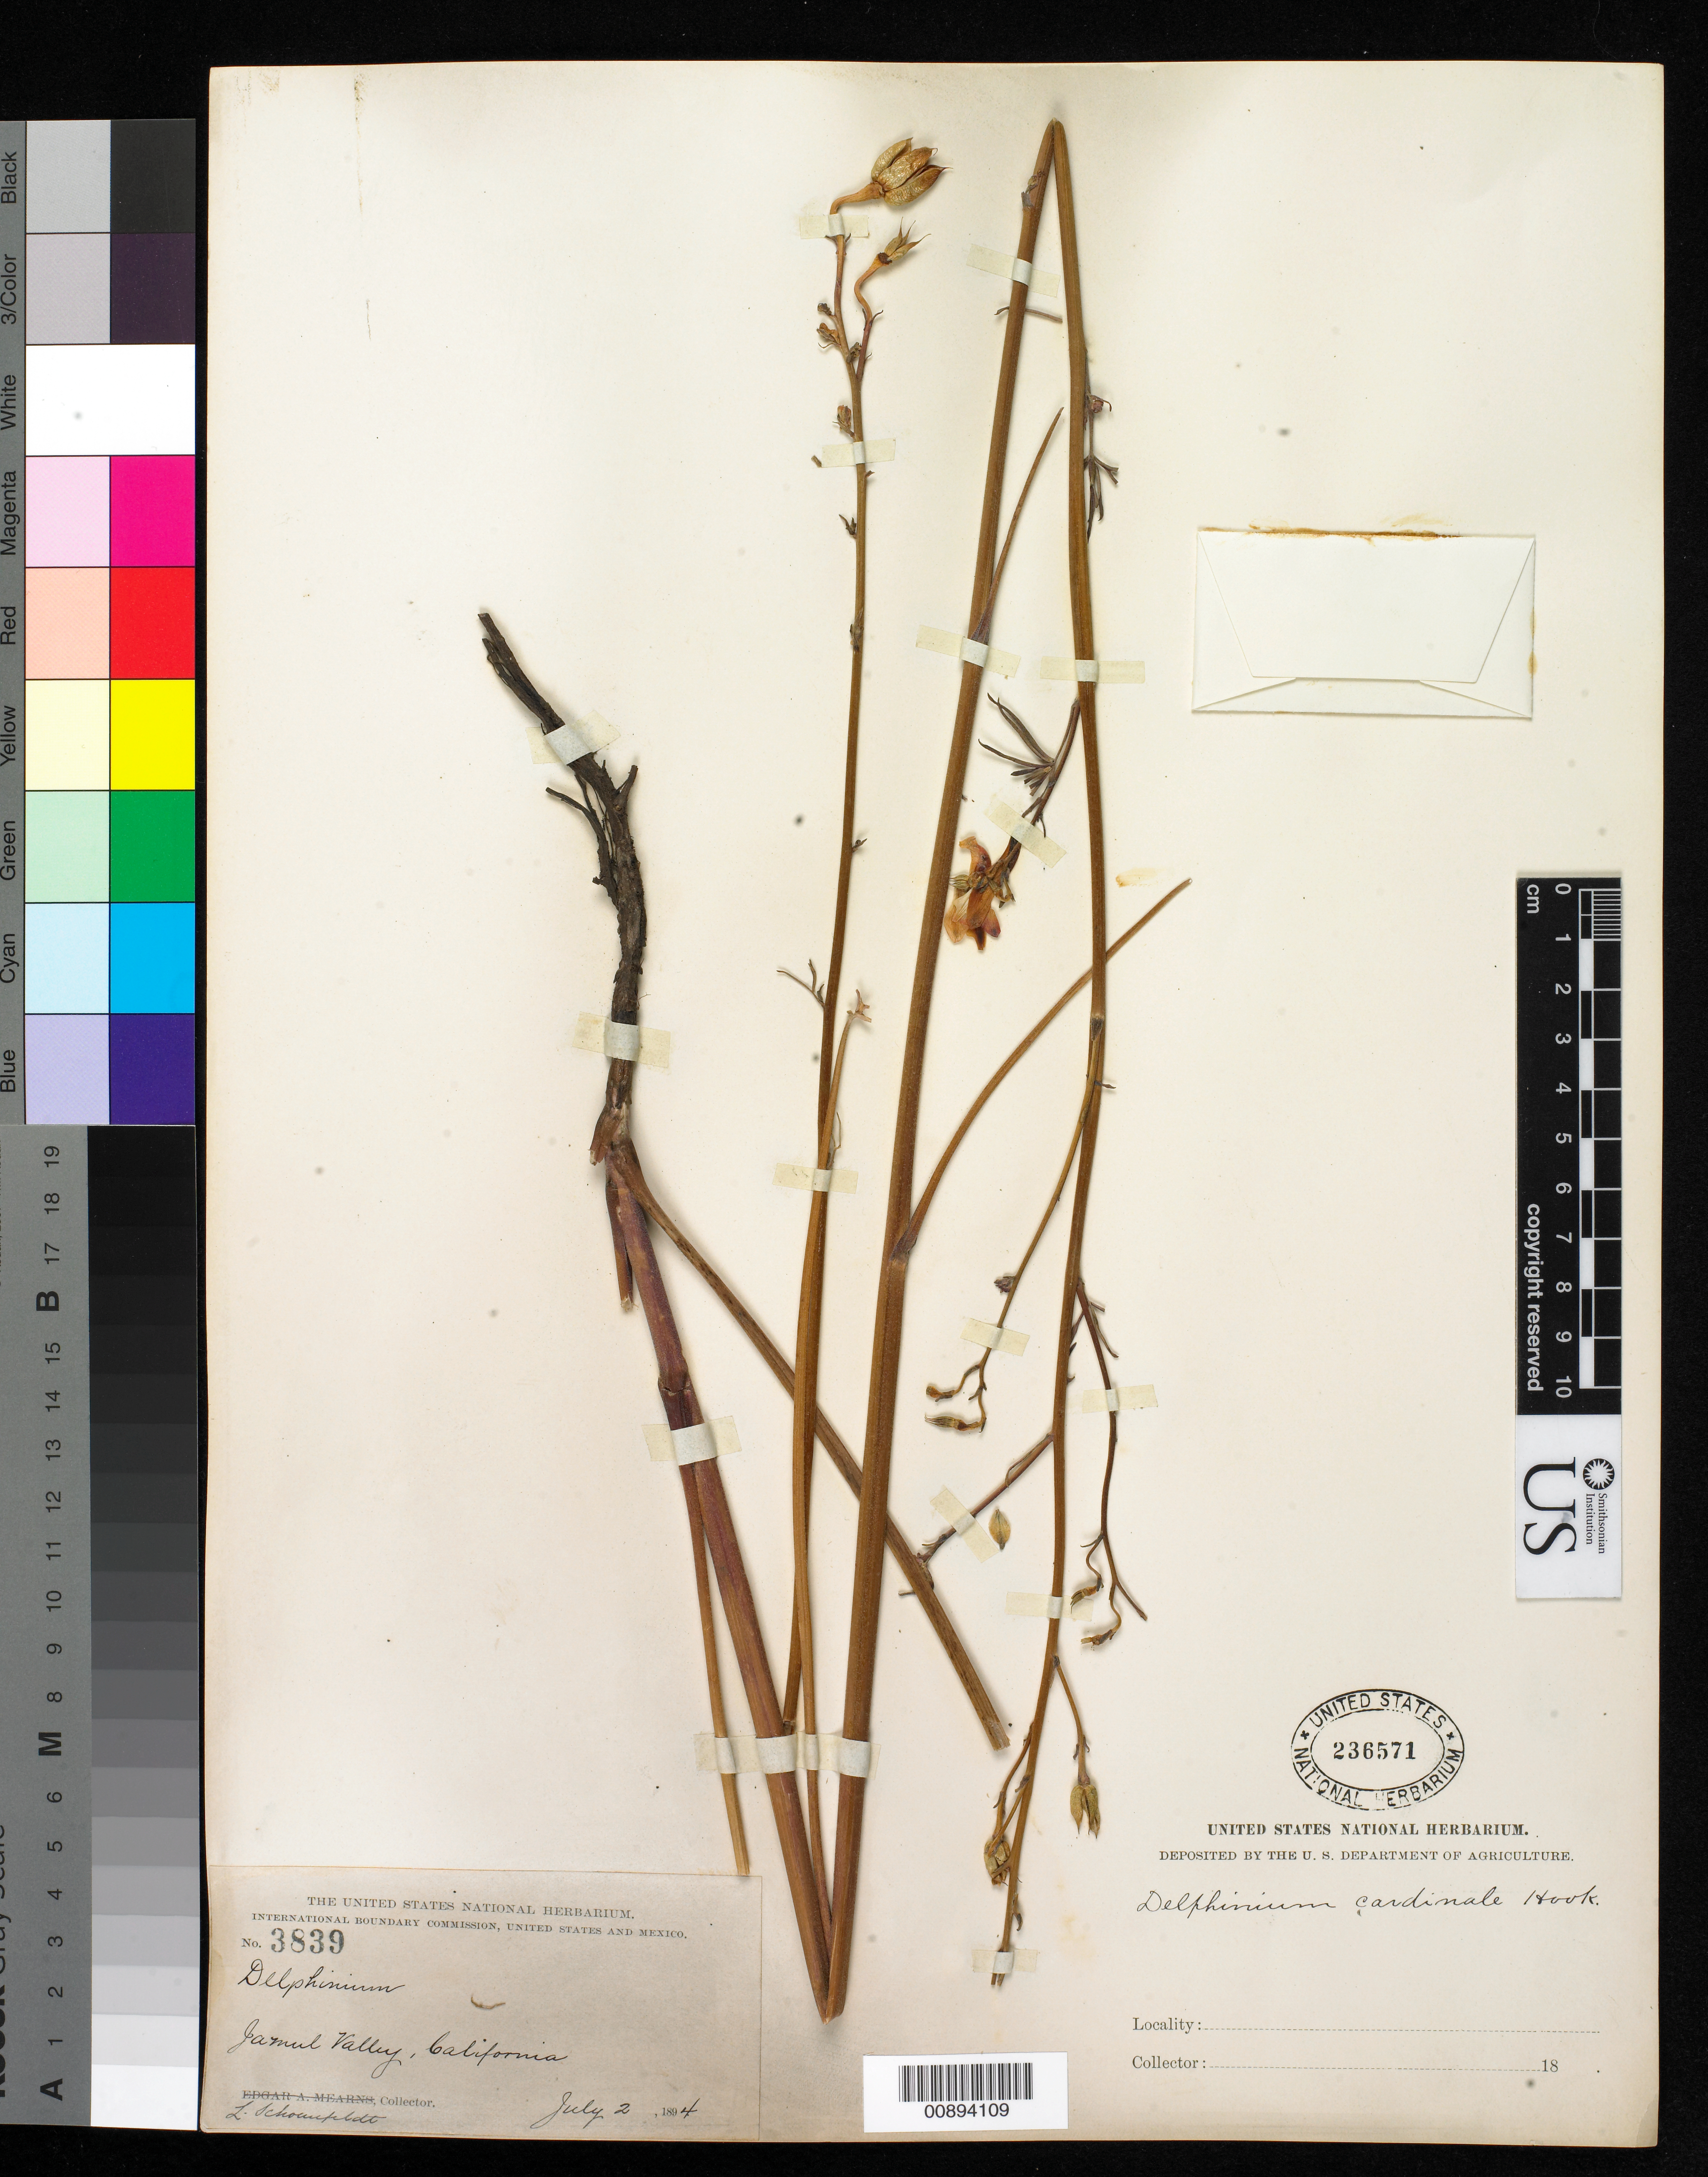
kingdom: Plantae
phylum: Tracheophyta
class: Magnoliopsida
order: Ranunculales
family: Ranunculaceae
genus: Delphinium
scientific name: Delphinium cardinale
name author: Hook.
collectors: L. Schoenfeldt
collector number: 3839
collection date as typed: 02 Jul 1894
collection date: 1894-07-02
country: United States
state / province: California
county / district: San Diego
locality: Jamul Valley, California.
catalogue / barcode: US 236571